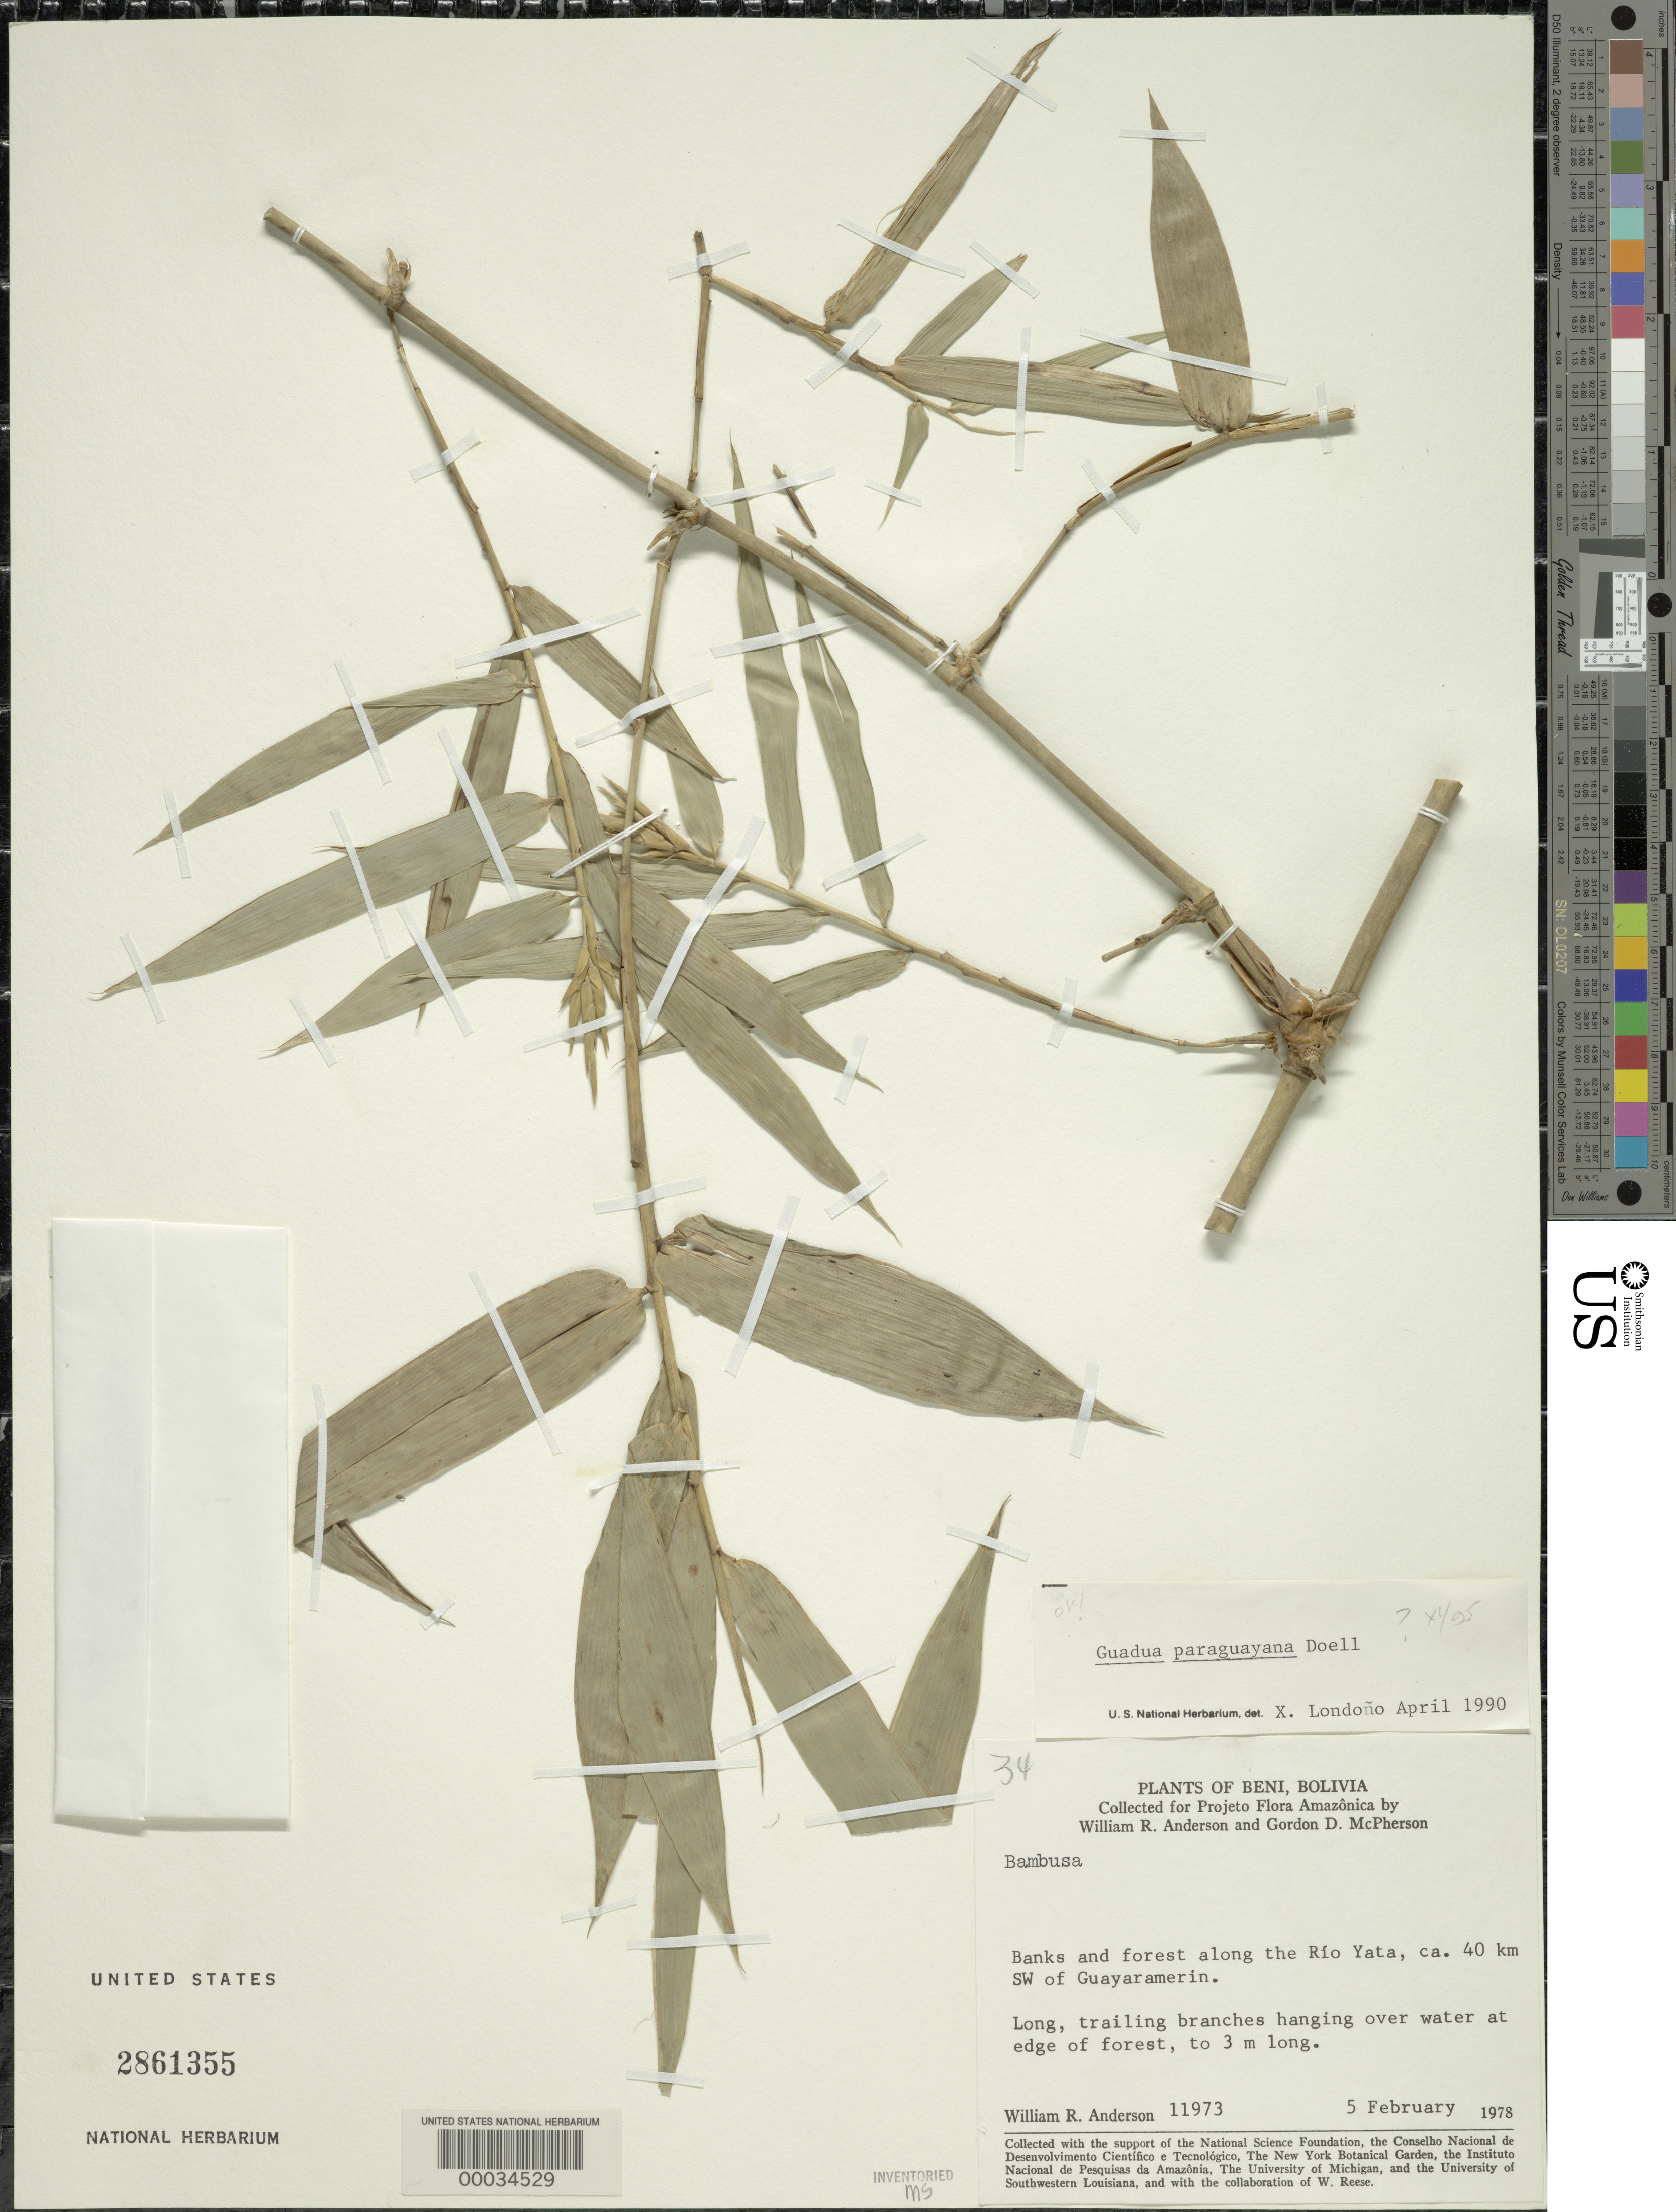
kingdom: Plantae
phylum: Tracheophyta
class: Liliopsida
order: Poales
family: Poaceae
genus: Guadua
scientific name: Guadua paraguayana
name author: Döll in Mart.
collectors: W. R. Anderson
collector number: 11973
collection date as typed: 05 Feb 1978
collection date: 1978-02-05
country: Bolivia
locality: Along Rio Yata, ca 40 km SW of Guayaramerin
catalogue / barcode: US 2861355